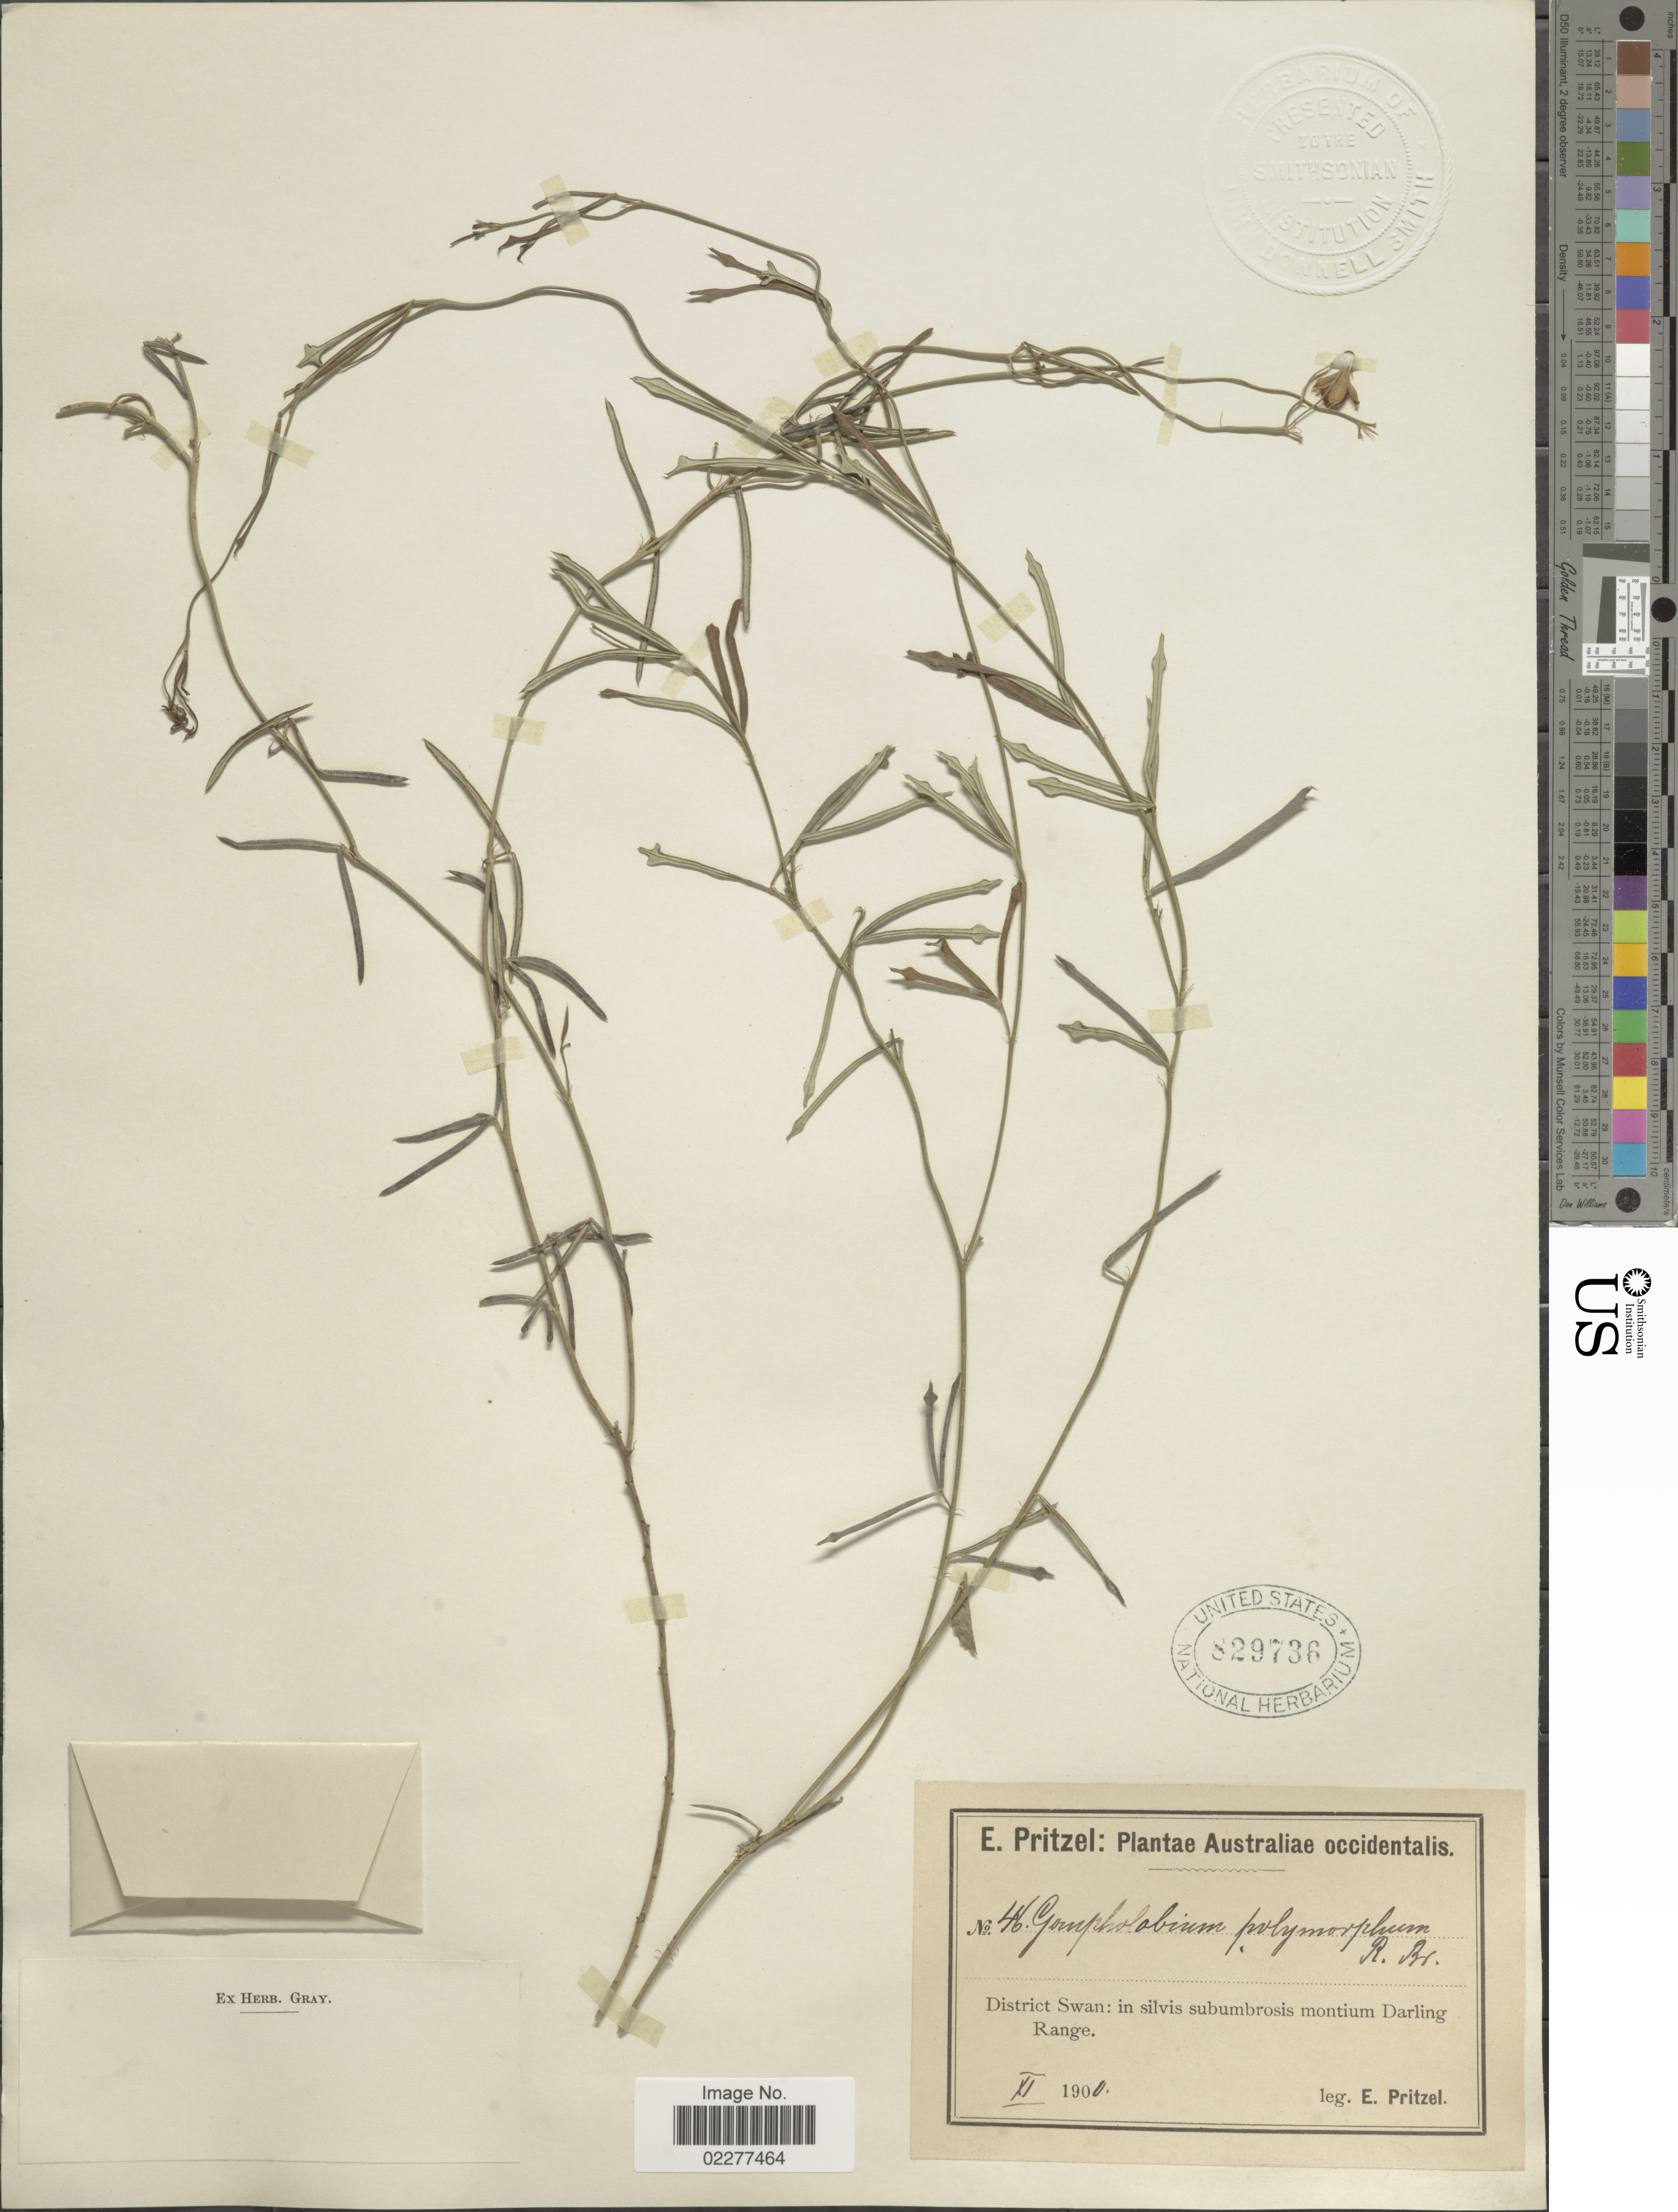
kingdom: Plantae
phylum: Tracheophyta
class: Magnoliopsida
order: Fabales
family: Fabaceae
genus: Gompholobium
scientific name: Gompholobium polymorphum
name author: R. Br.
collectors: E. G. Pritzel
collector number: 46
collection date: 1900-11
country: Australia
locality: Australiae occidentalis, District Swan: in silvis subumbrosis montium Darling Range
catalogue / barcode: US 829736